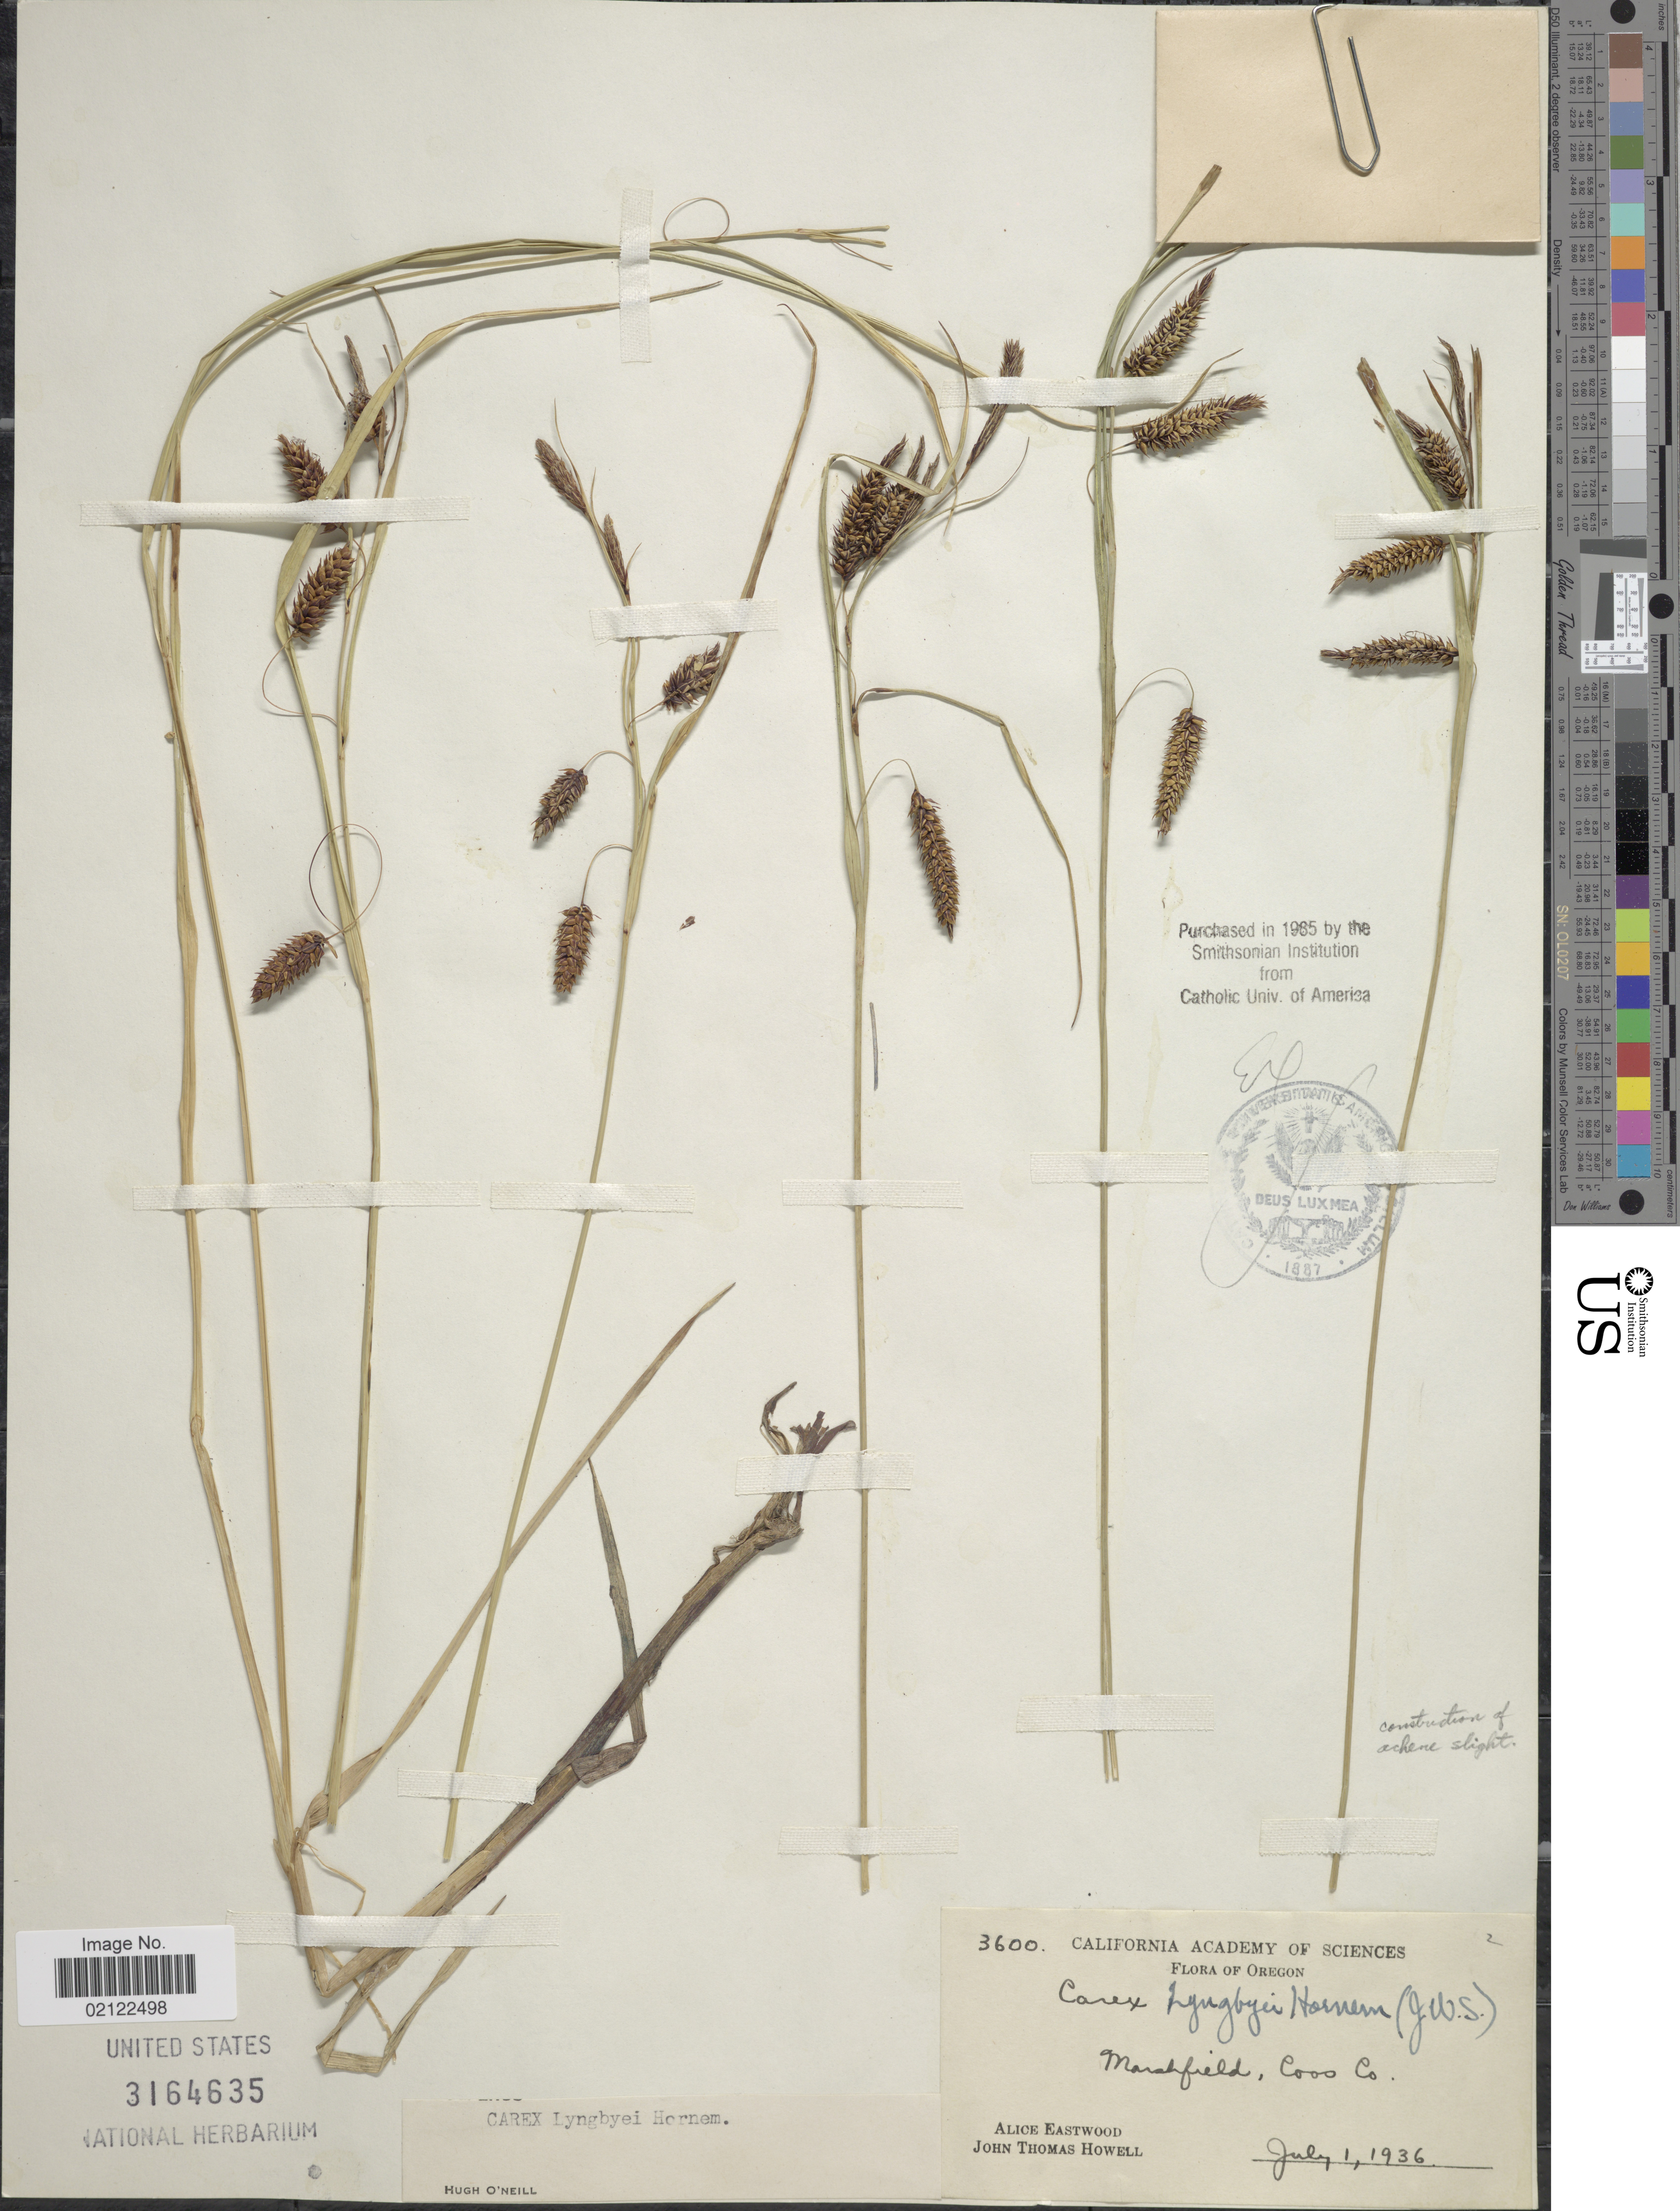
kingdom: Plantae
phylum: Tracheophyta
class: Liliopsida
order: Poales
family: Cyperaceae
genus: Carex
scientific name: Carex lyngbyei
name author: Hornem.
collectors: A. Eastwood & J. T. Howell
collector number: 3600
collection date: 1936-07-01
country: United States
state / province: Oregon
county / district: Coos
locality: Marshfield, Coos Co.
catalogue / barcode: US 3164635